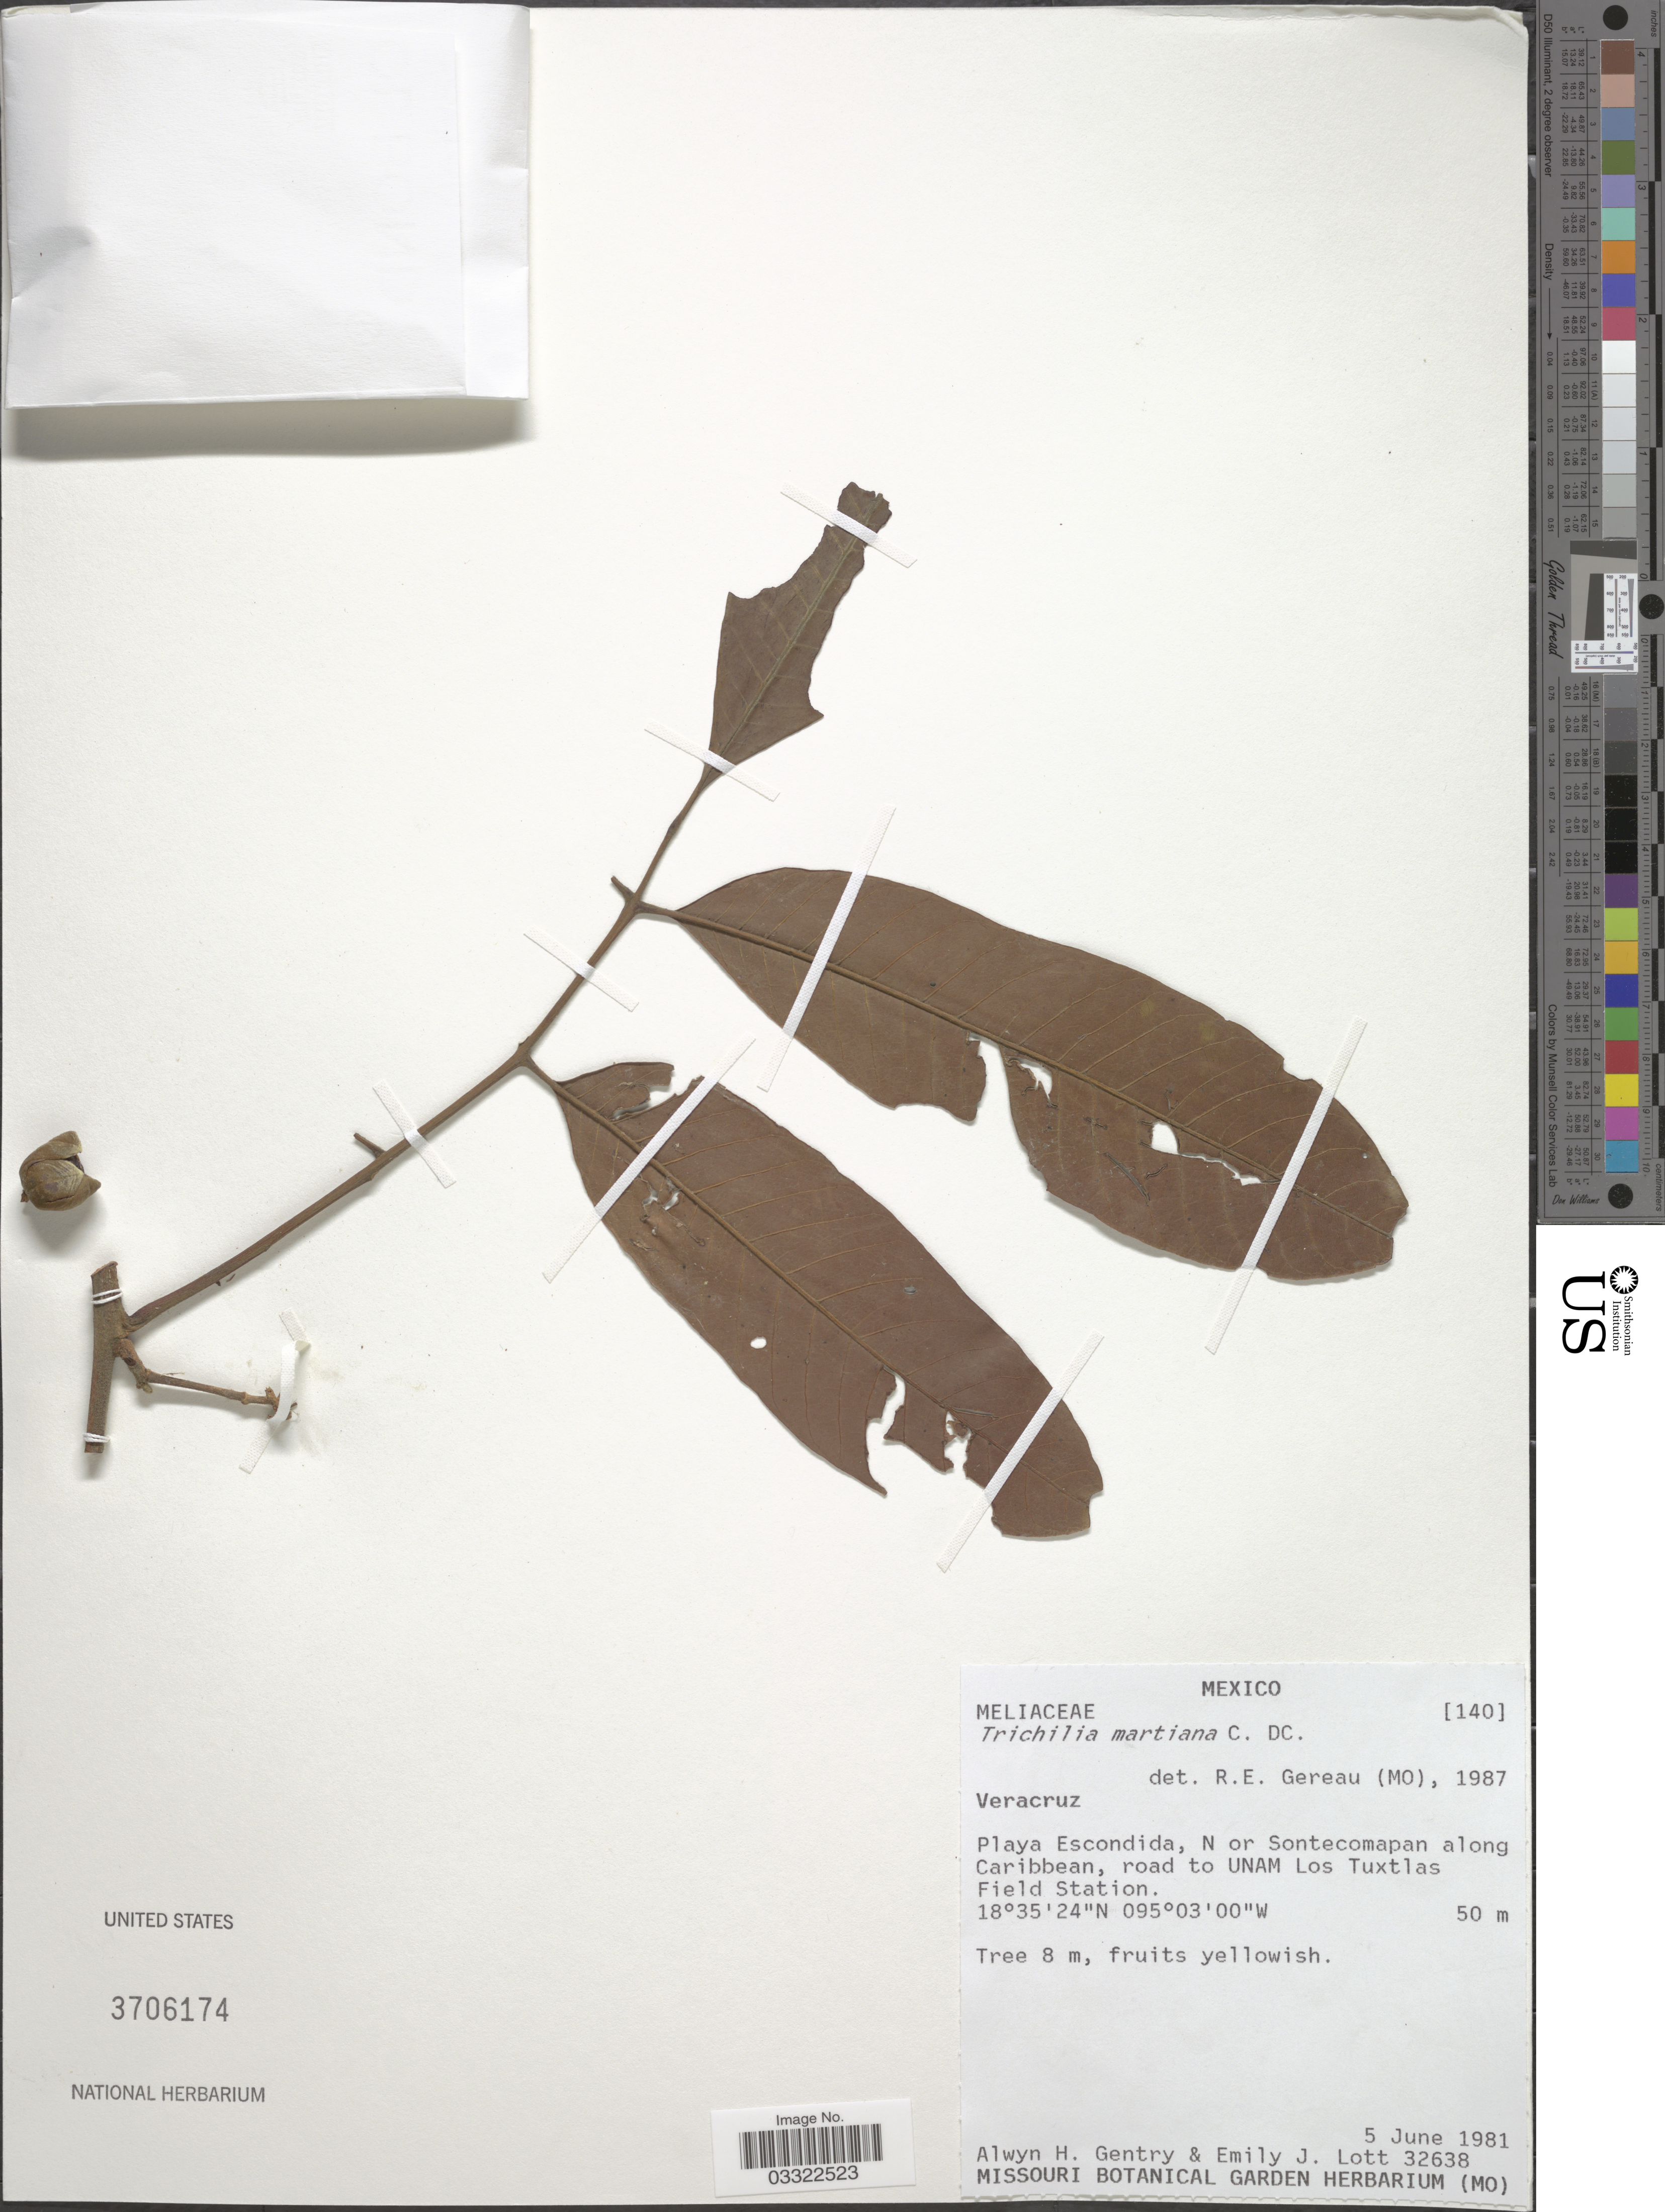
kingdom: Plantae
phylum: Tracheophyta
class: Magnoliopsida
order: Sapindales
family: Meliaceae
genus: Trichilia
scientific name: Trichilia martiana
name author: C. DC.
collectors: A. H. Gentry & E. J. Lott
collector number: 32638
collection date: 1981-06-05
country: Mexico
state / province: Veracruz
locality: Veracruz. Playa Escondida, N or Sontecomapan along Caribbean, road to UNAM Los Tuxtlas Field Station.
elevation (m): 50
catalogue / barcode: US 3706174